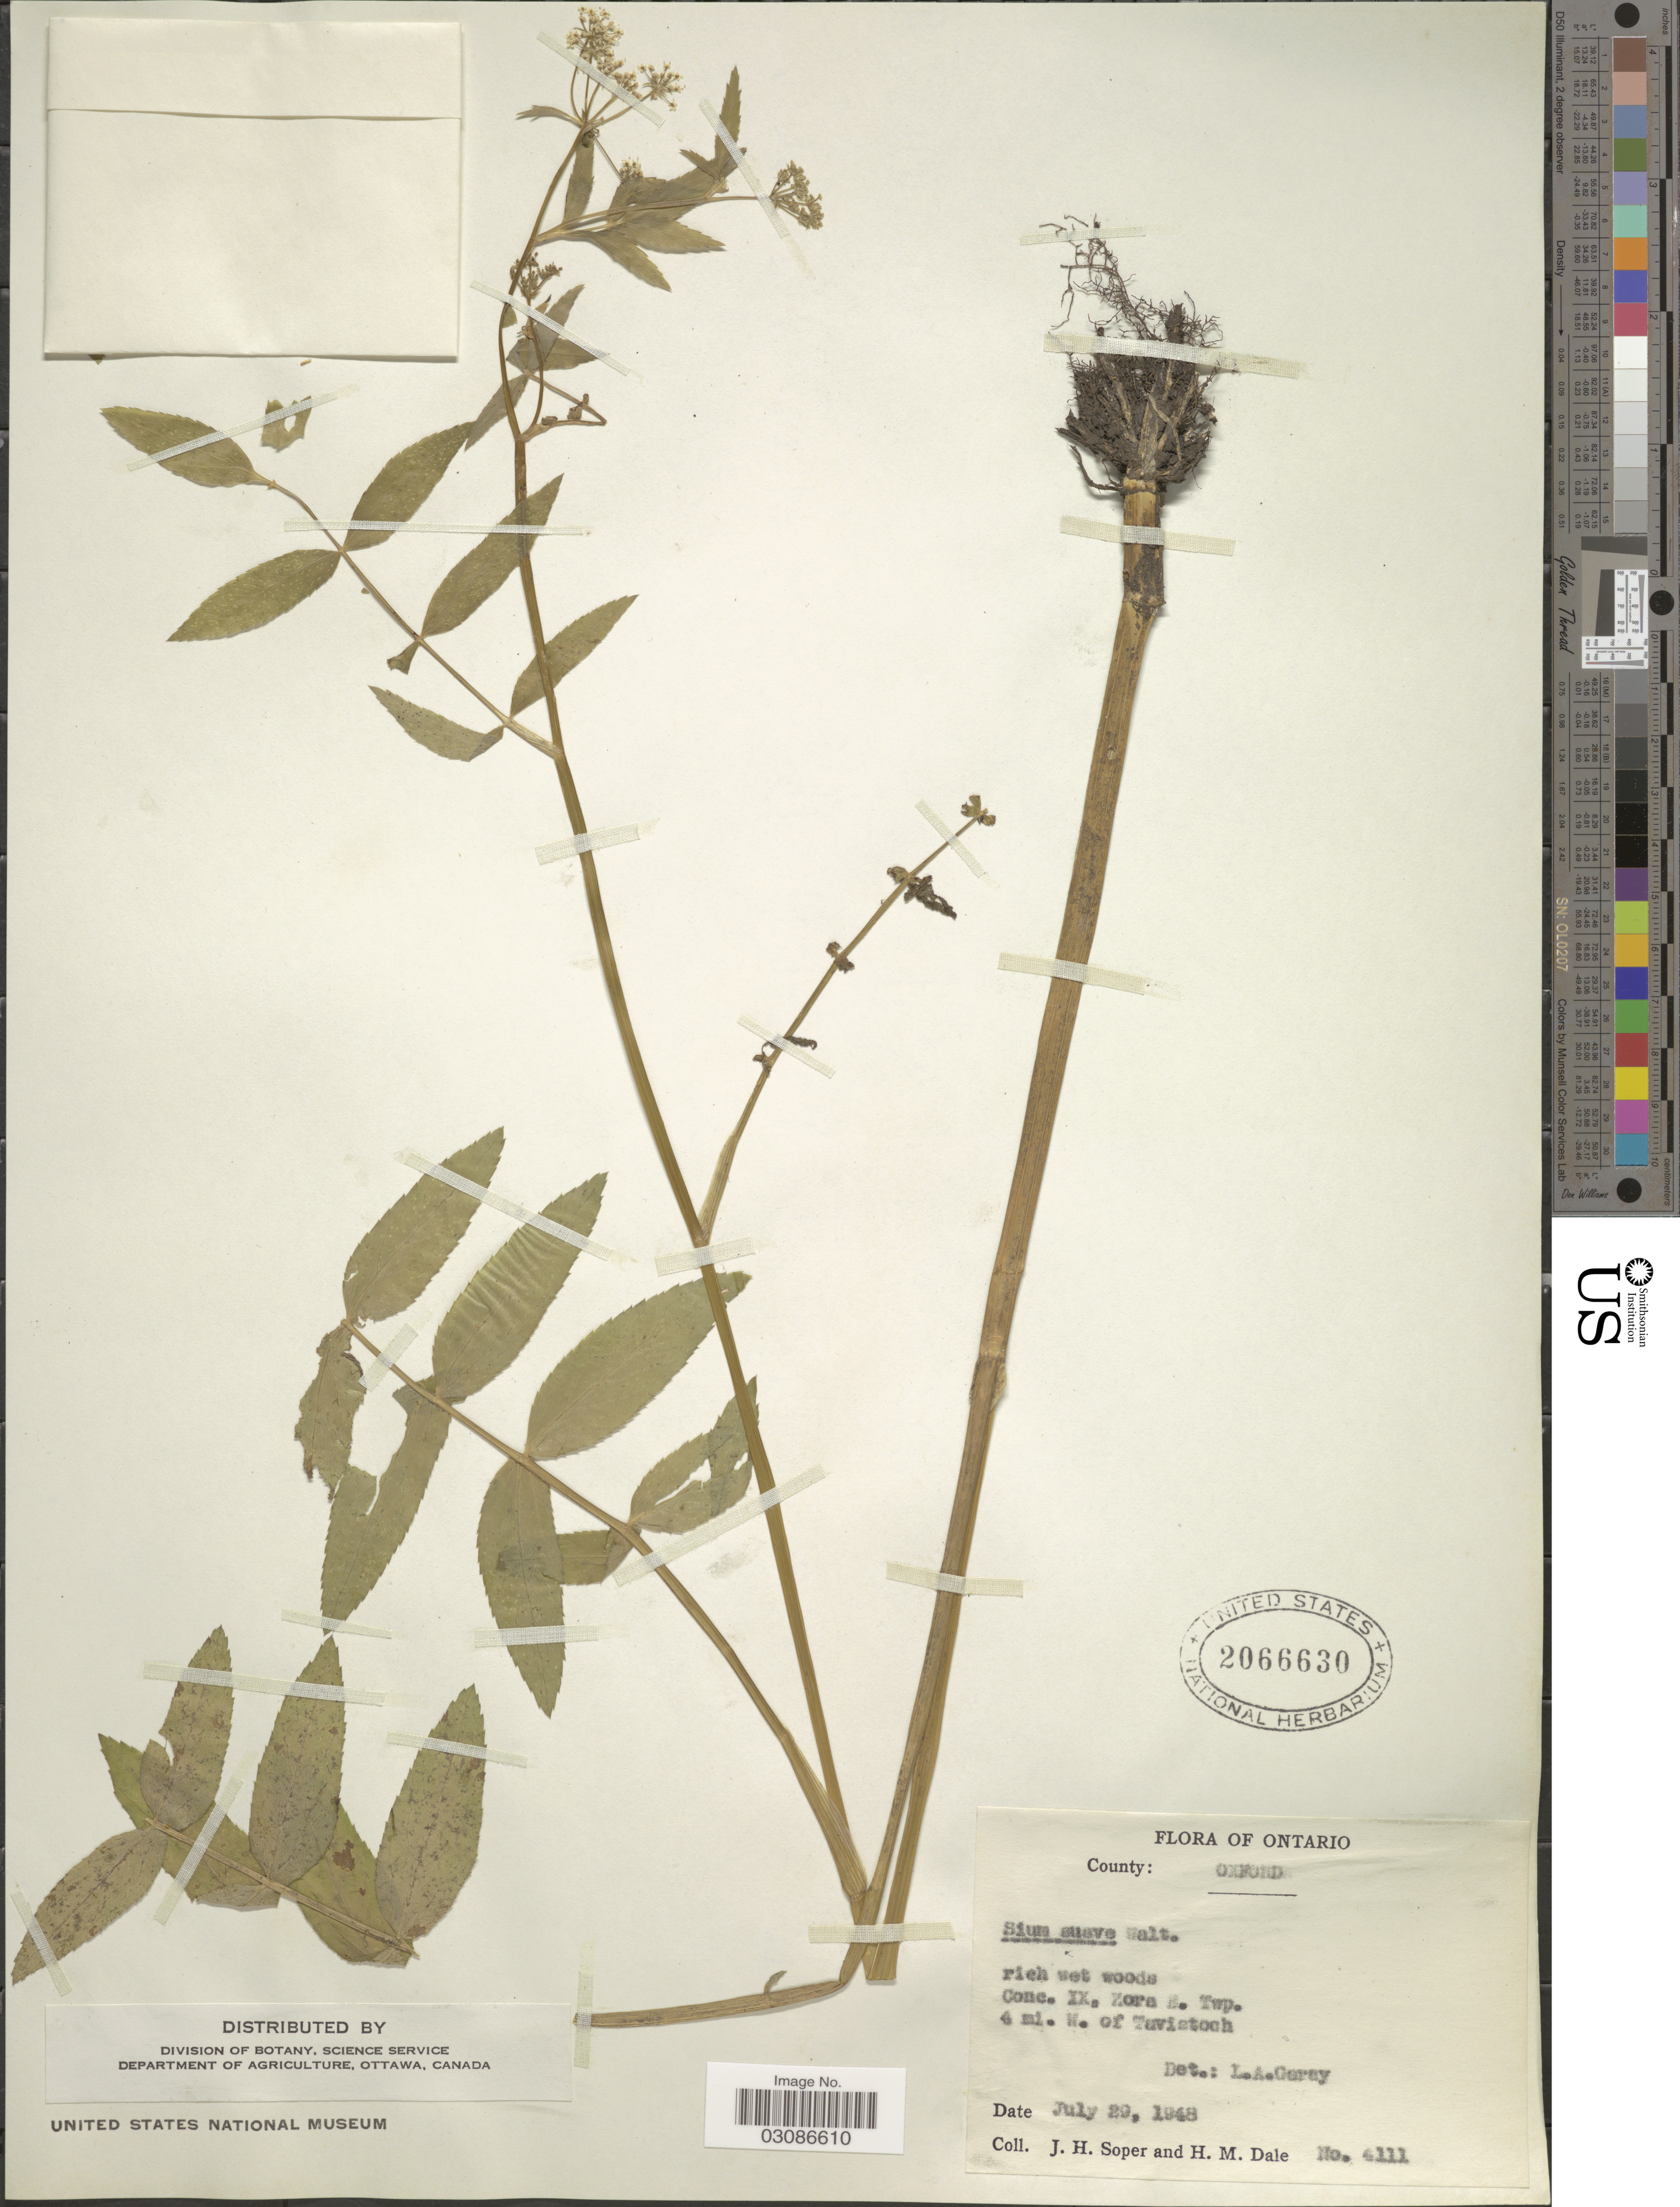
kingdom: Plantae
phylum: Tracheophyta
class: Magnoliopsida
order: Apiales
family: Apiaceae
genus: Sium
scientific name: Sium suave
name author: Walter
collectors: J. H. Soper & H. M. Dale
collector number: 4111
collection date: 1948-07-29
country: Canada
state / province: Ontario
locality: County: Oxford, Cone, IX. Zora H. Twp, 4 mi. W. of Tavistock.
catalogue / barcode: US 2066630